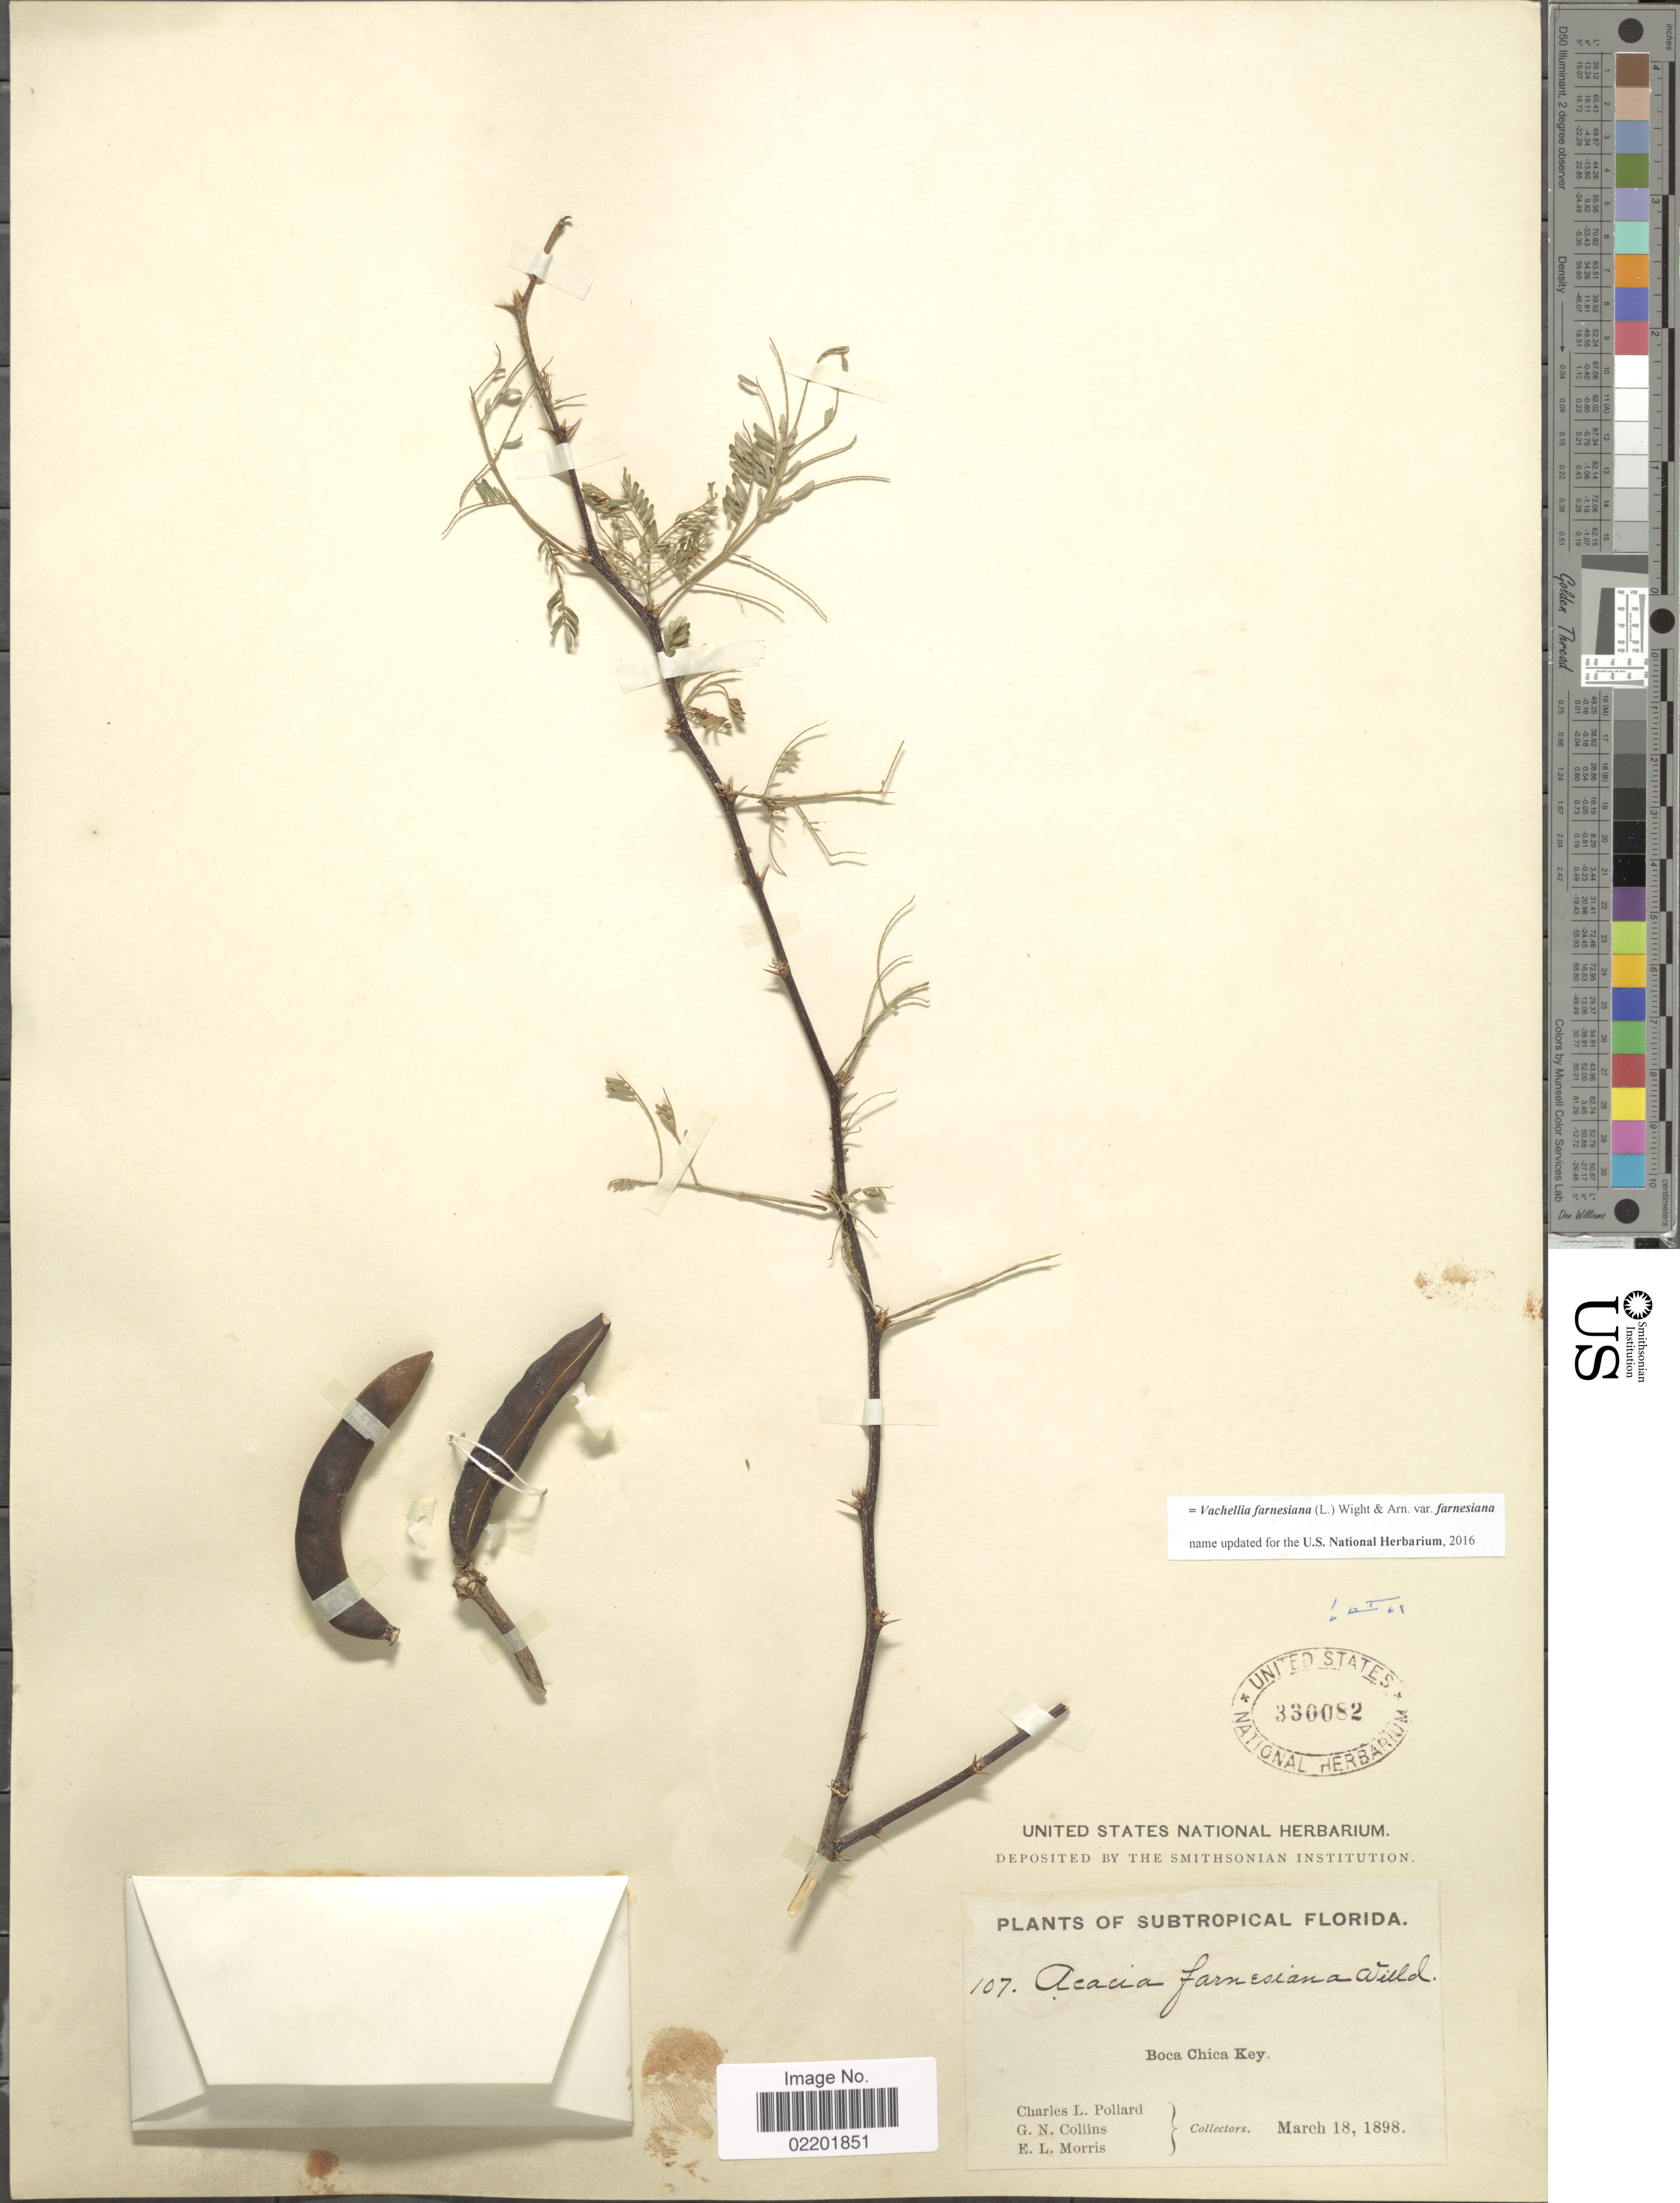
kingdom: Plantae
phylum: Tracheophyta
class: Magnoliopsida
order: Fabales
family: Fabaceae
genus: Vachellia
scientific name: Vachellia farnesiana var. farnesiana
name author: (L.) Wight & Arn.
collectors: C. L. Pollard, G. Collins & E. Morris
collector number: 107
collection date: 1898-03-18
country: United States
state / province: Florida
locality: Subtropical Florida, Boca Chica Key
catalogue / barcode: US 330082